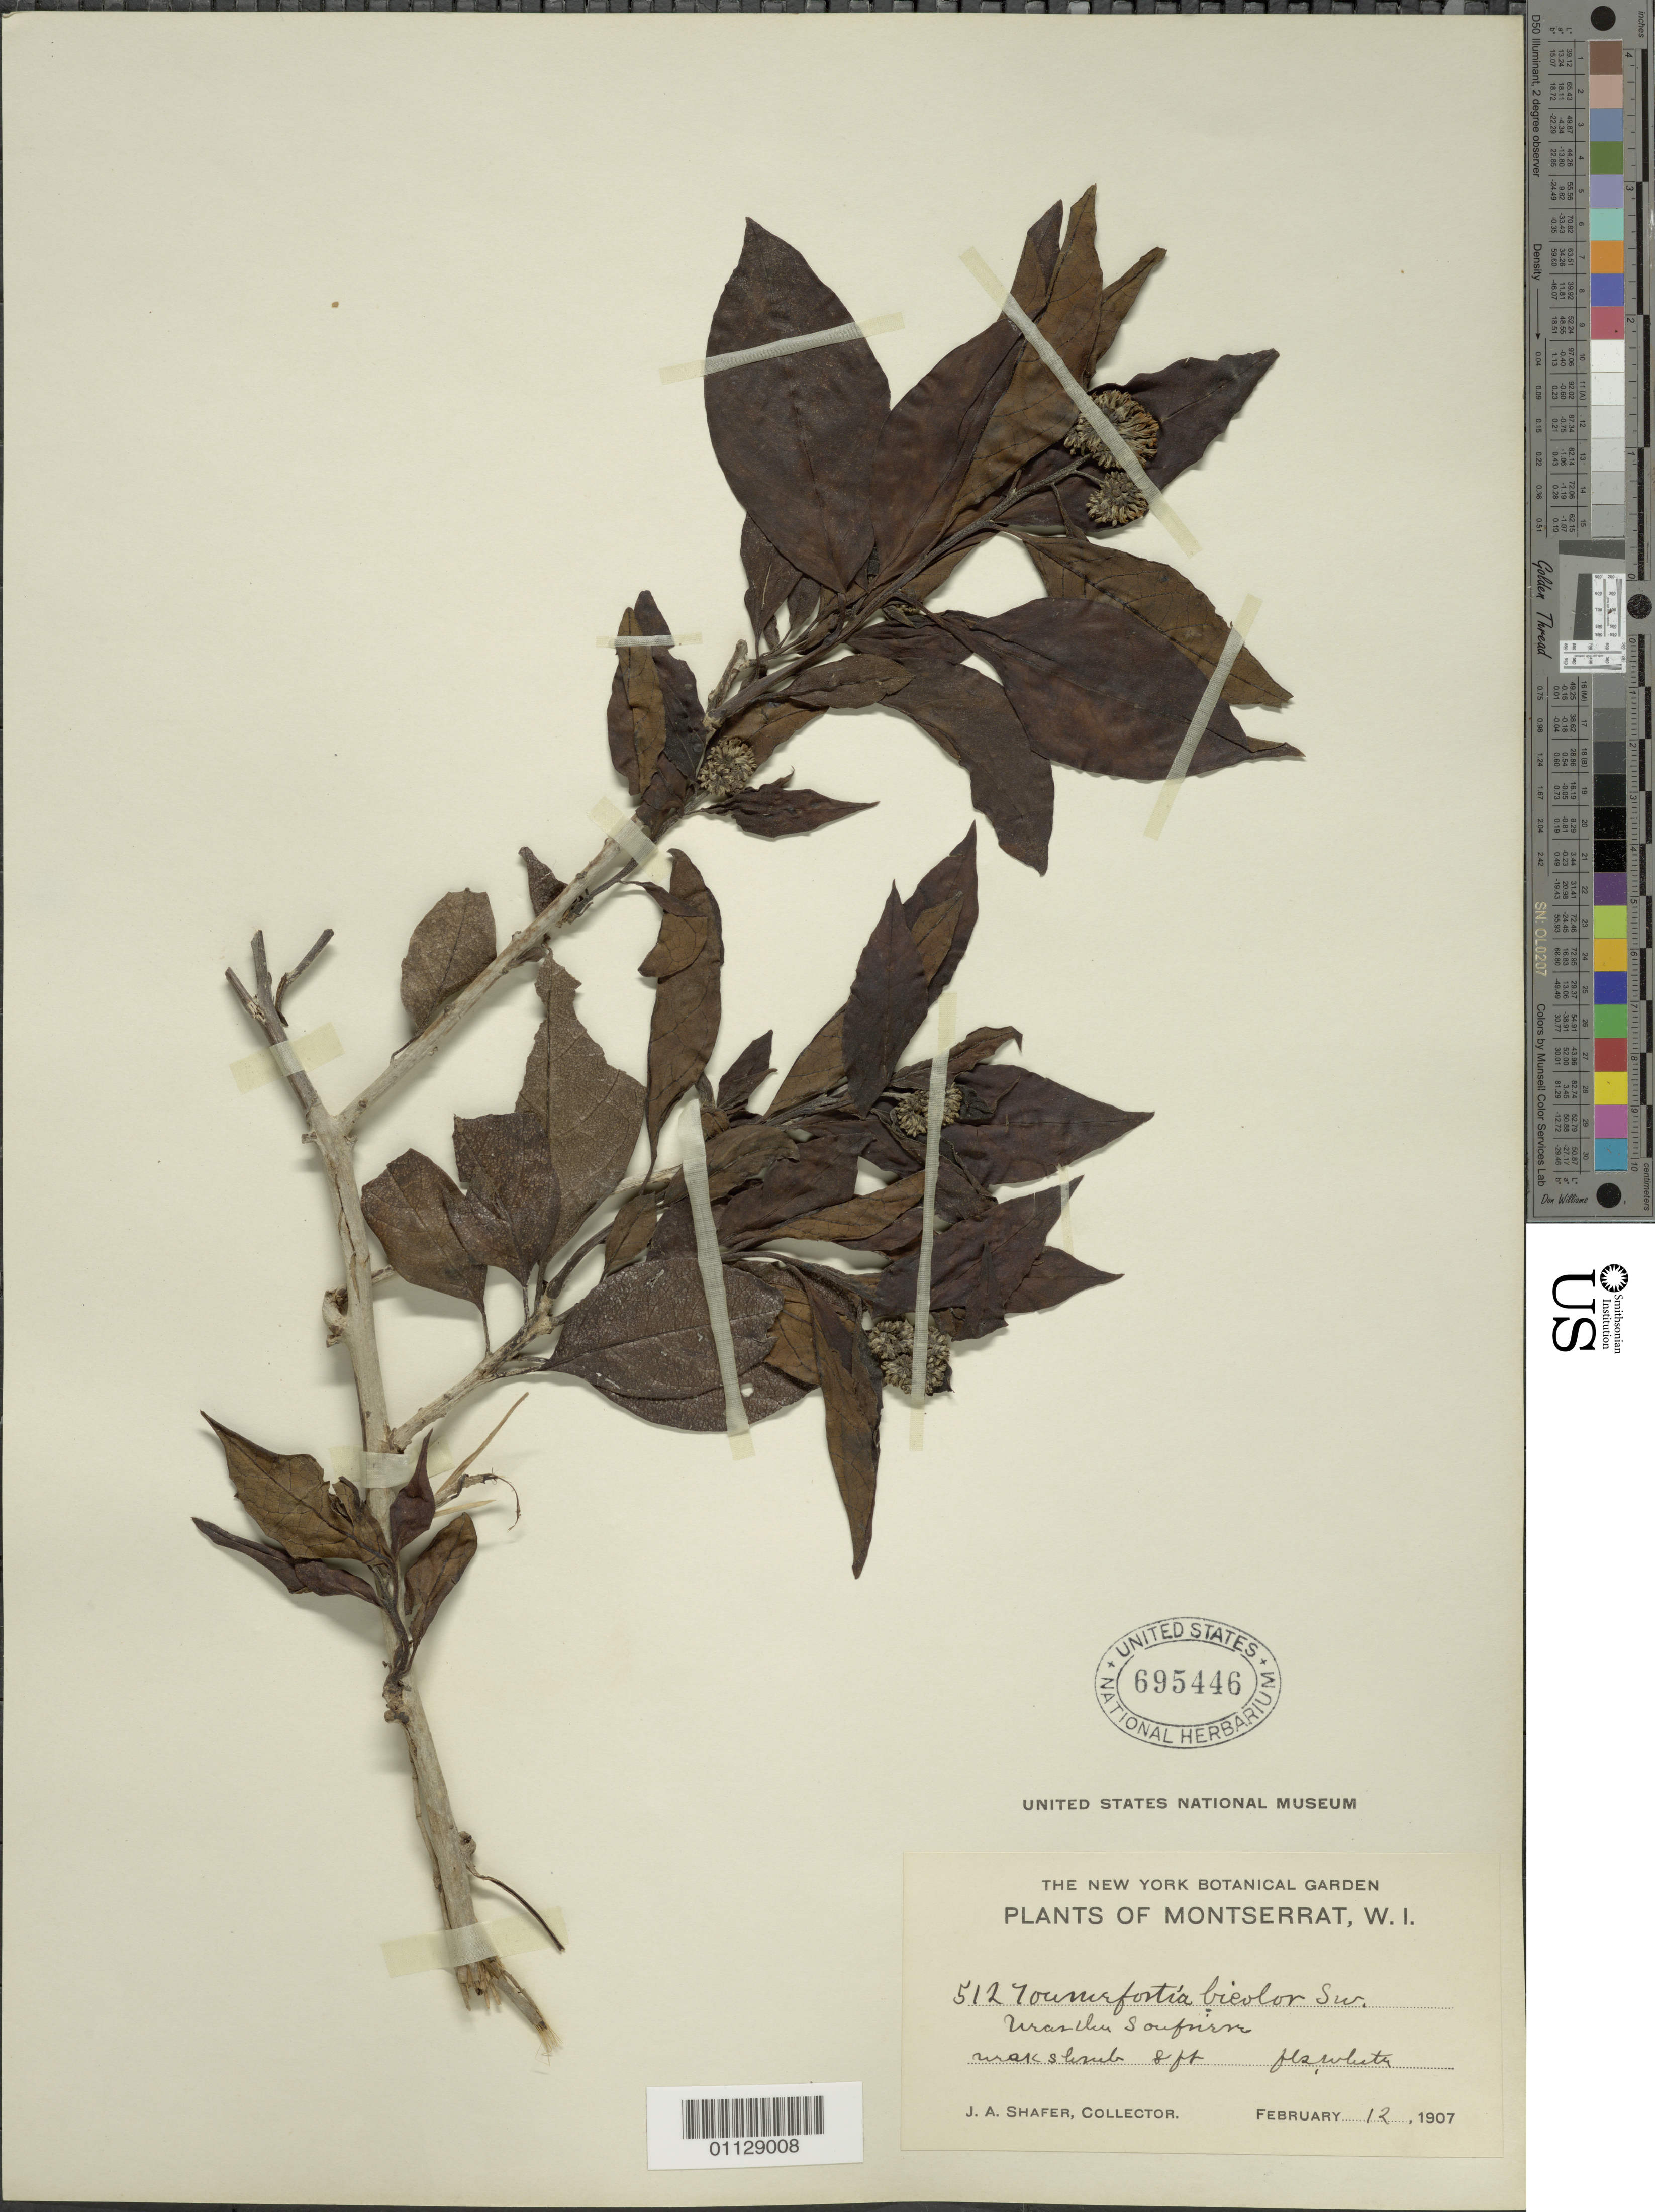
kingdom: Plantae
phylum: Tracheophyta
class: Magnoliopsida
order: Boraginales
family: Heliotropiaceae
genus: Tournefortia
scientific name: Tournefortia bicolor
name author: Sw.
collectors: J. A. Shafer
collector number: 512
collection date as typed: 12 Feb 1907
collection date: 1907-02-12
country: Montserrat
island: Montserrat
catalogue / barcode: US 695446